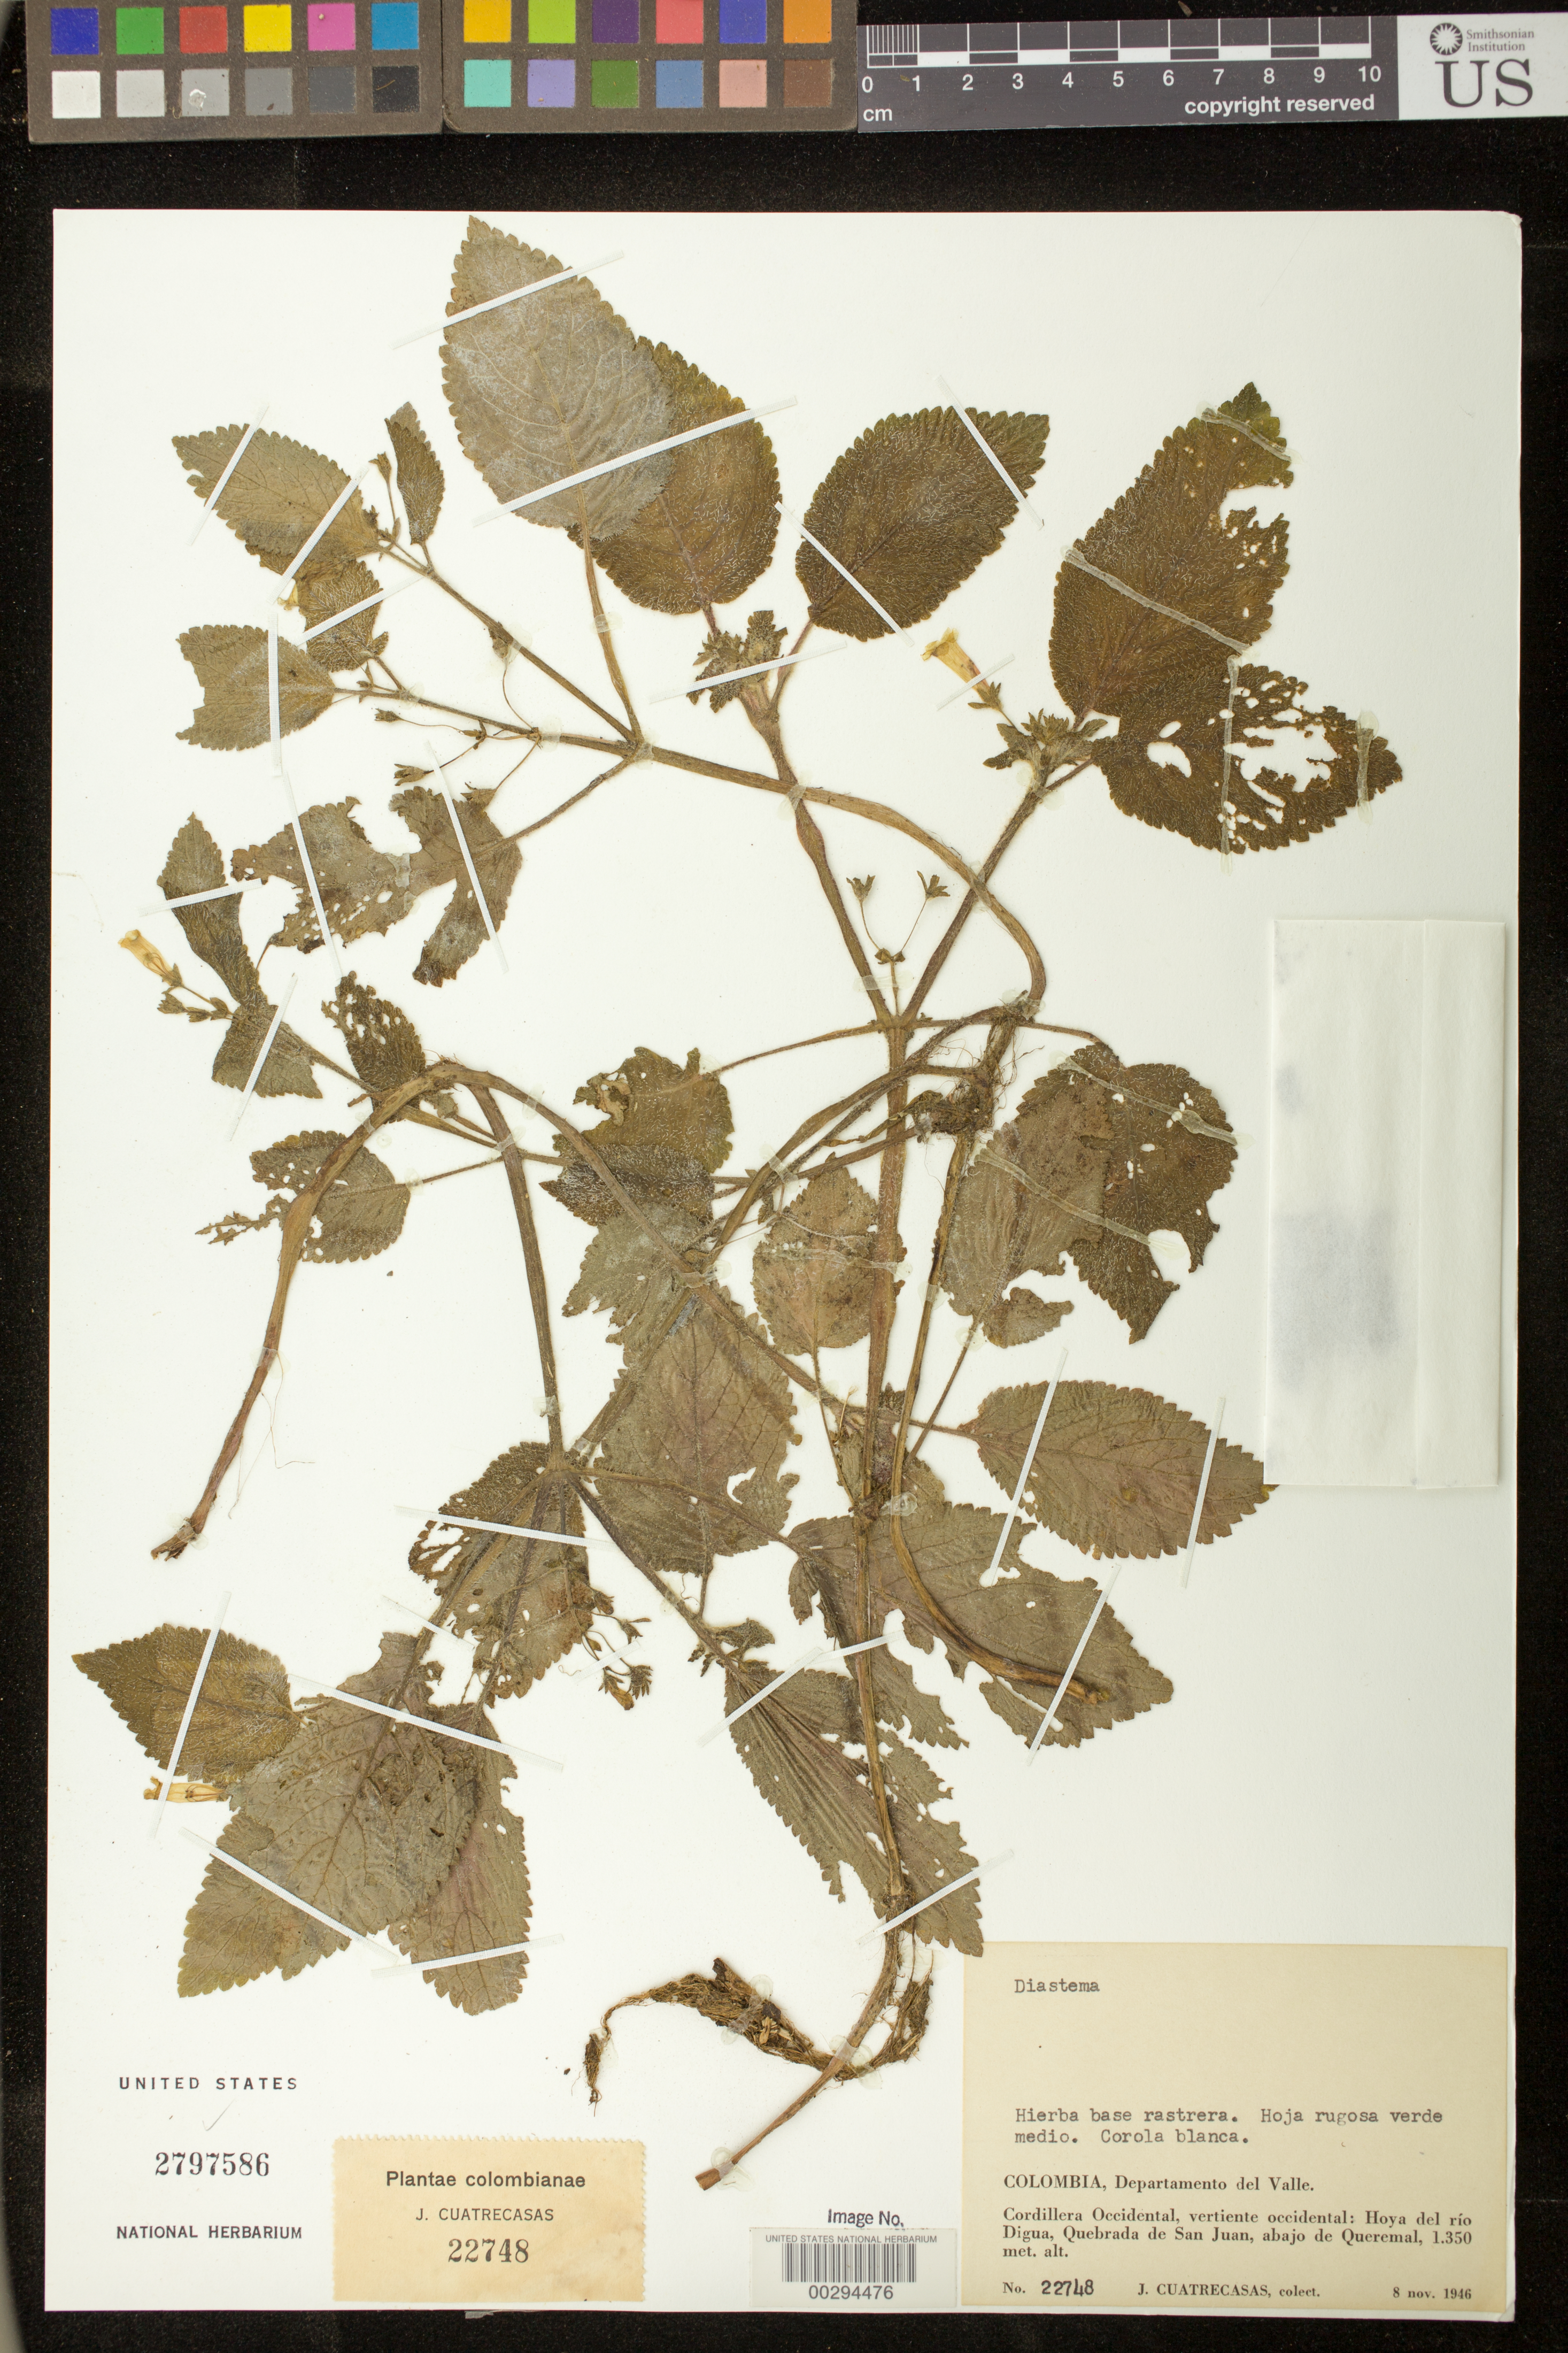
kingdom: Plantae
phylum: Tracheophyta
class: Magnoliopsida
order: Lamiales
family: Gesneriaceae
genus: Diastema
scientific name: Diastema sp.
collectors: J. Cuatrecasas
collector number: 22748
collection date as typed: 08 Nov 1946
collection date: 1946-11-08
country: Colombia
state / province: Valle del Cauca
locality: Cordillera Occidental, vertiente occidental: Hoya del río Digua, Quebrada de San Juan, abajo de Queremal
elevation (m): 1350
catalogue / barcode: US 2797586